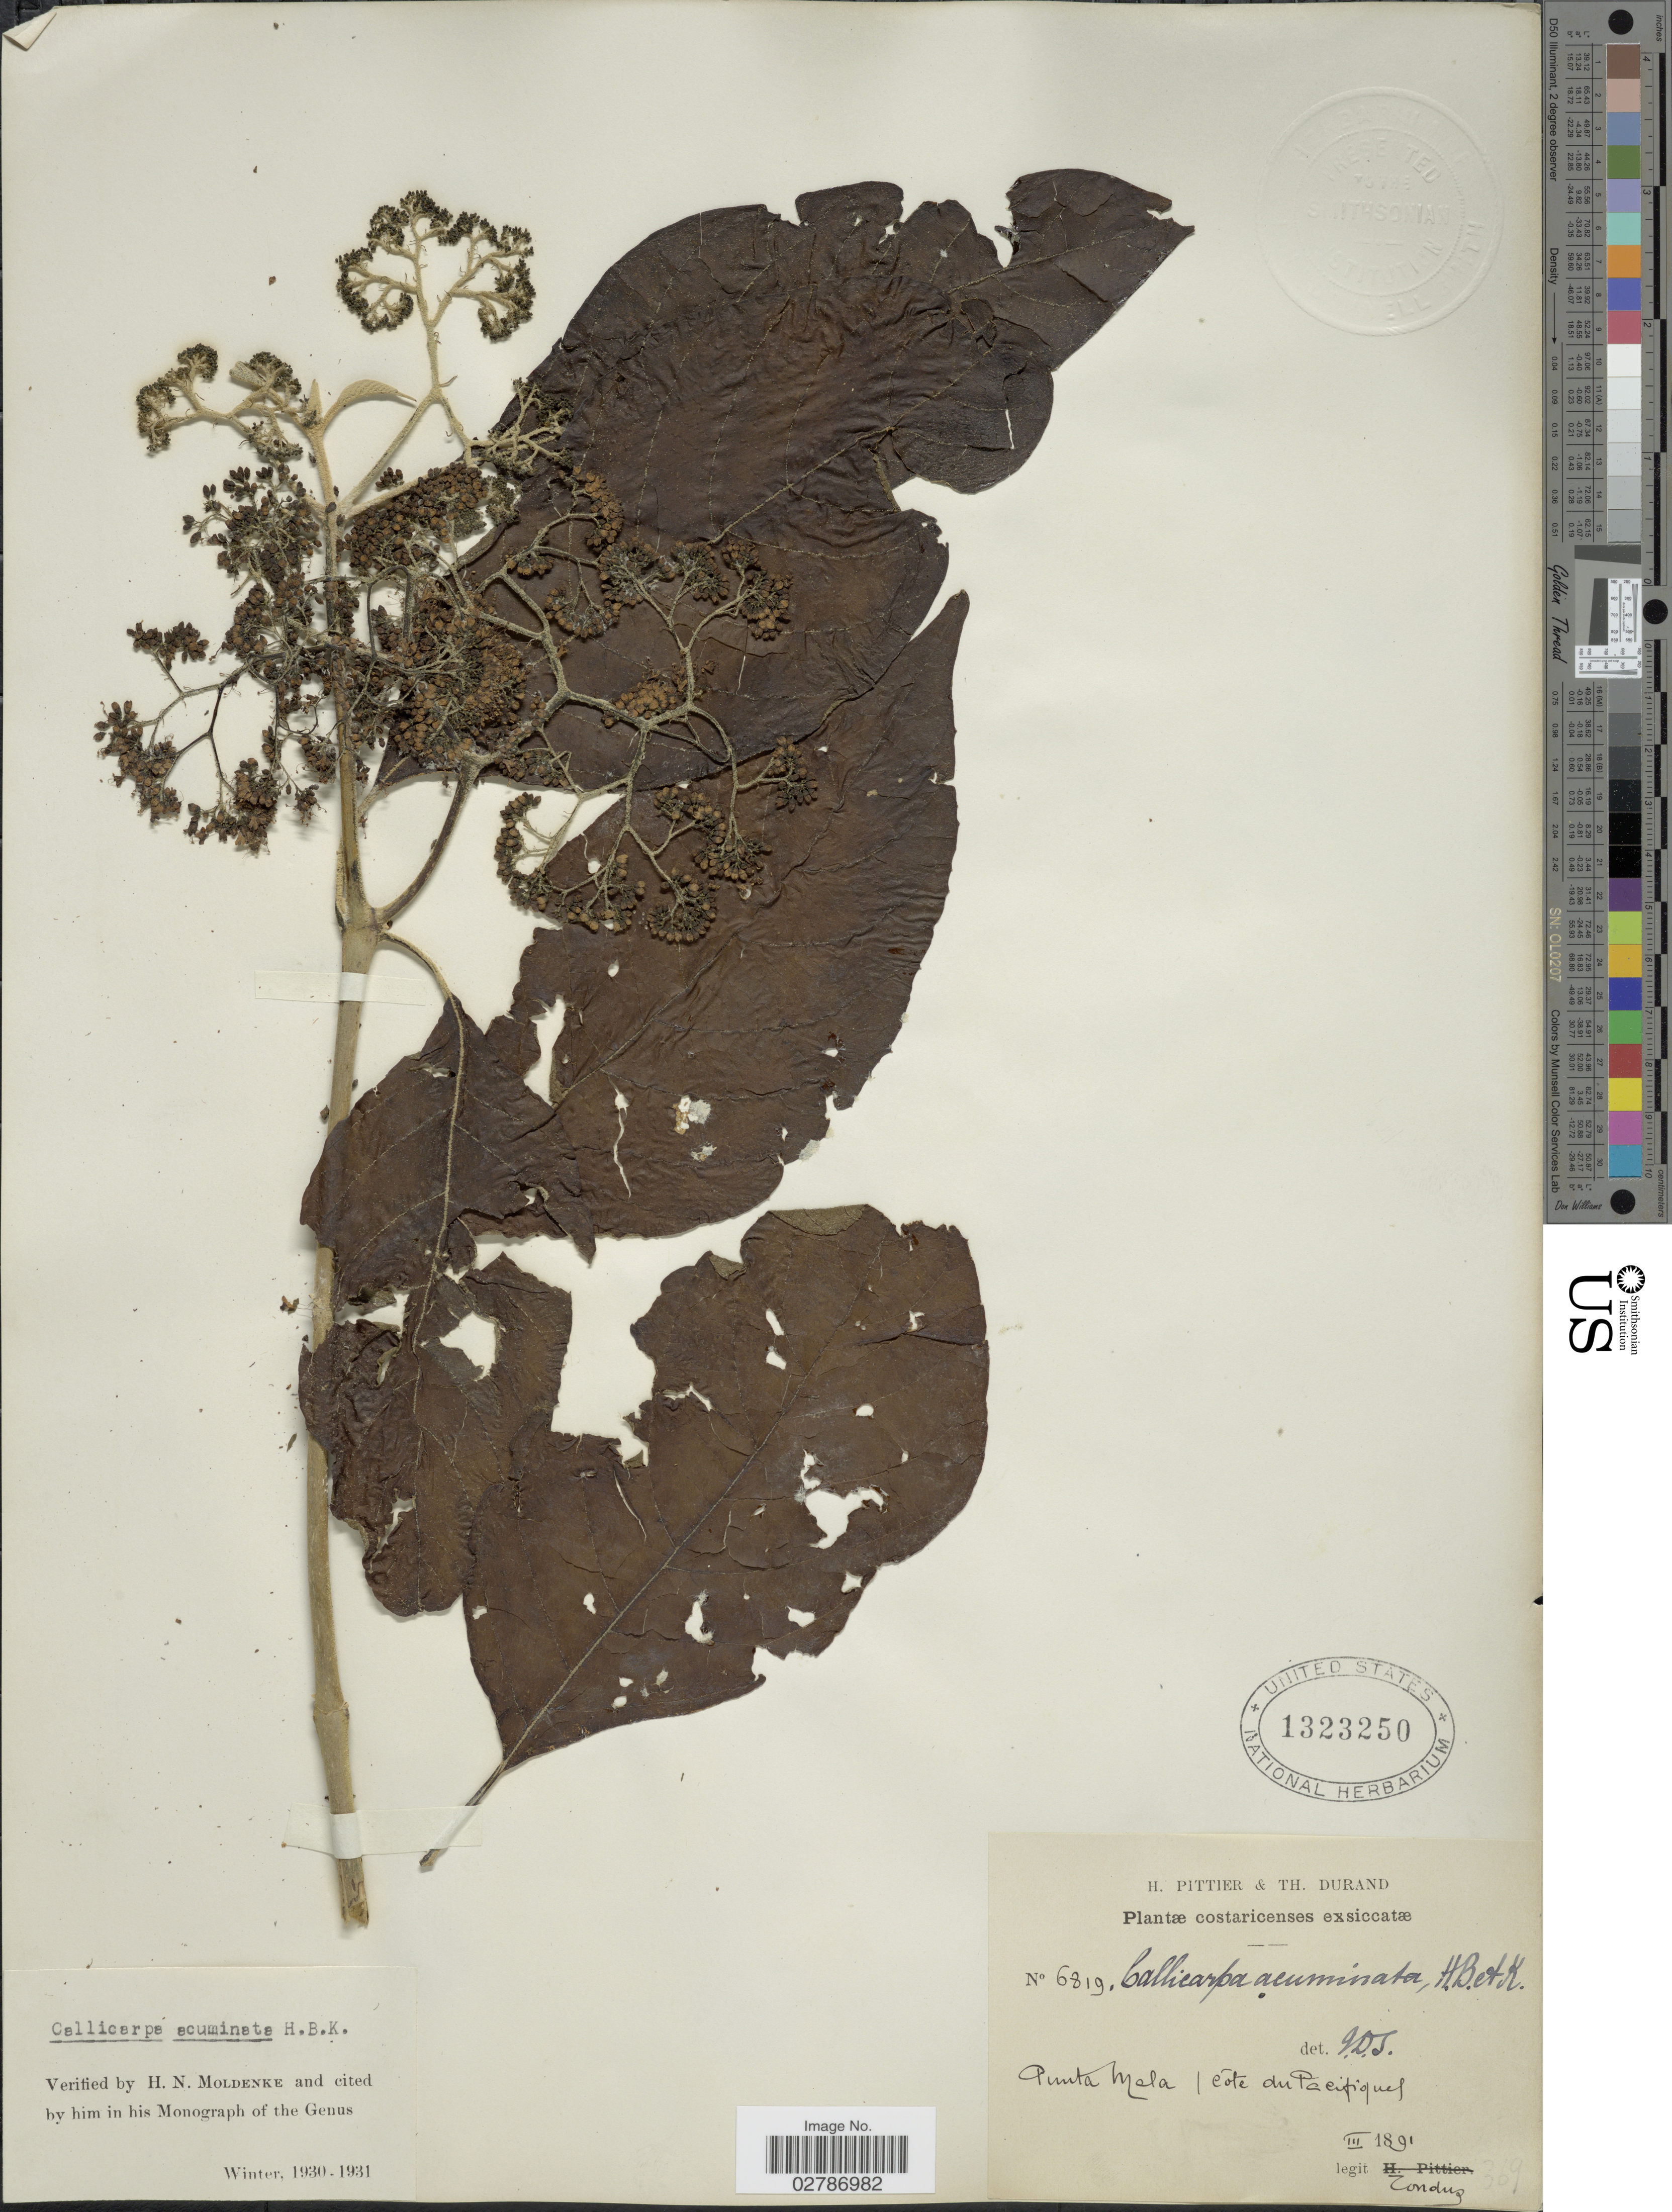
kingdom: Plantae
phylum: Tracheophyta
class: Magnoliopsida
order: Lamiales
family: Lamiaceae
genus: Callicarpa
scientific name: Callicarpa acuminata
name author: Kunth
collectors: Tonduz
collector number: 6819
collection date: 1891-03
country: Costa Rica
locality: Punta Mela / côte du Pacifiques.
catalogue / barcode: US 1323250